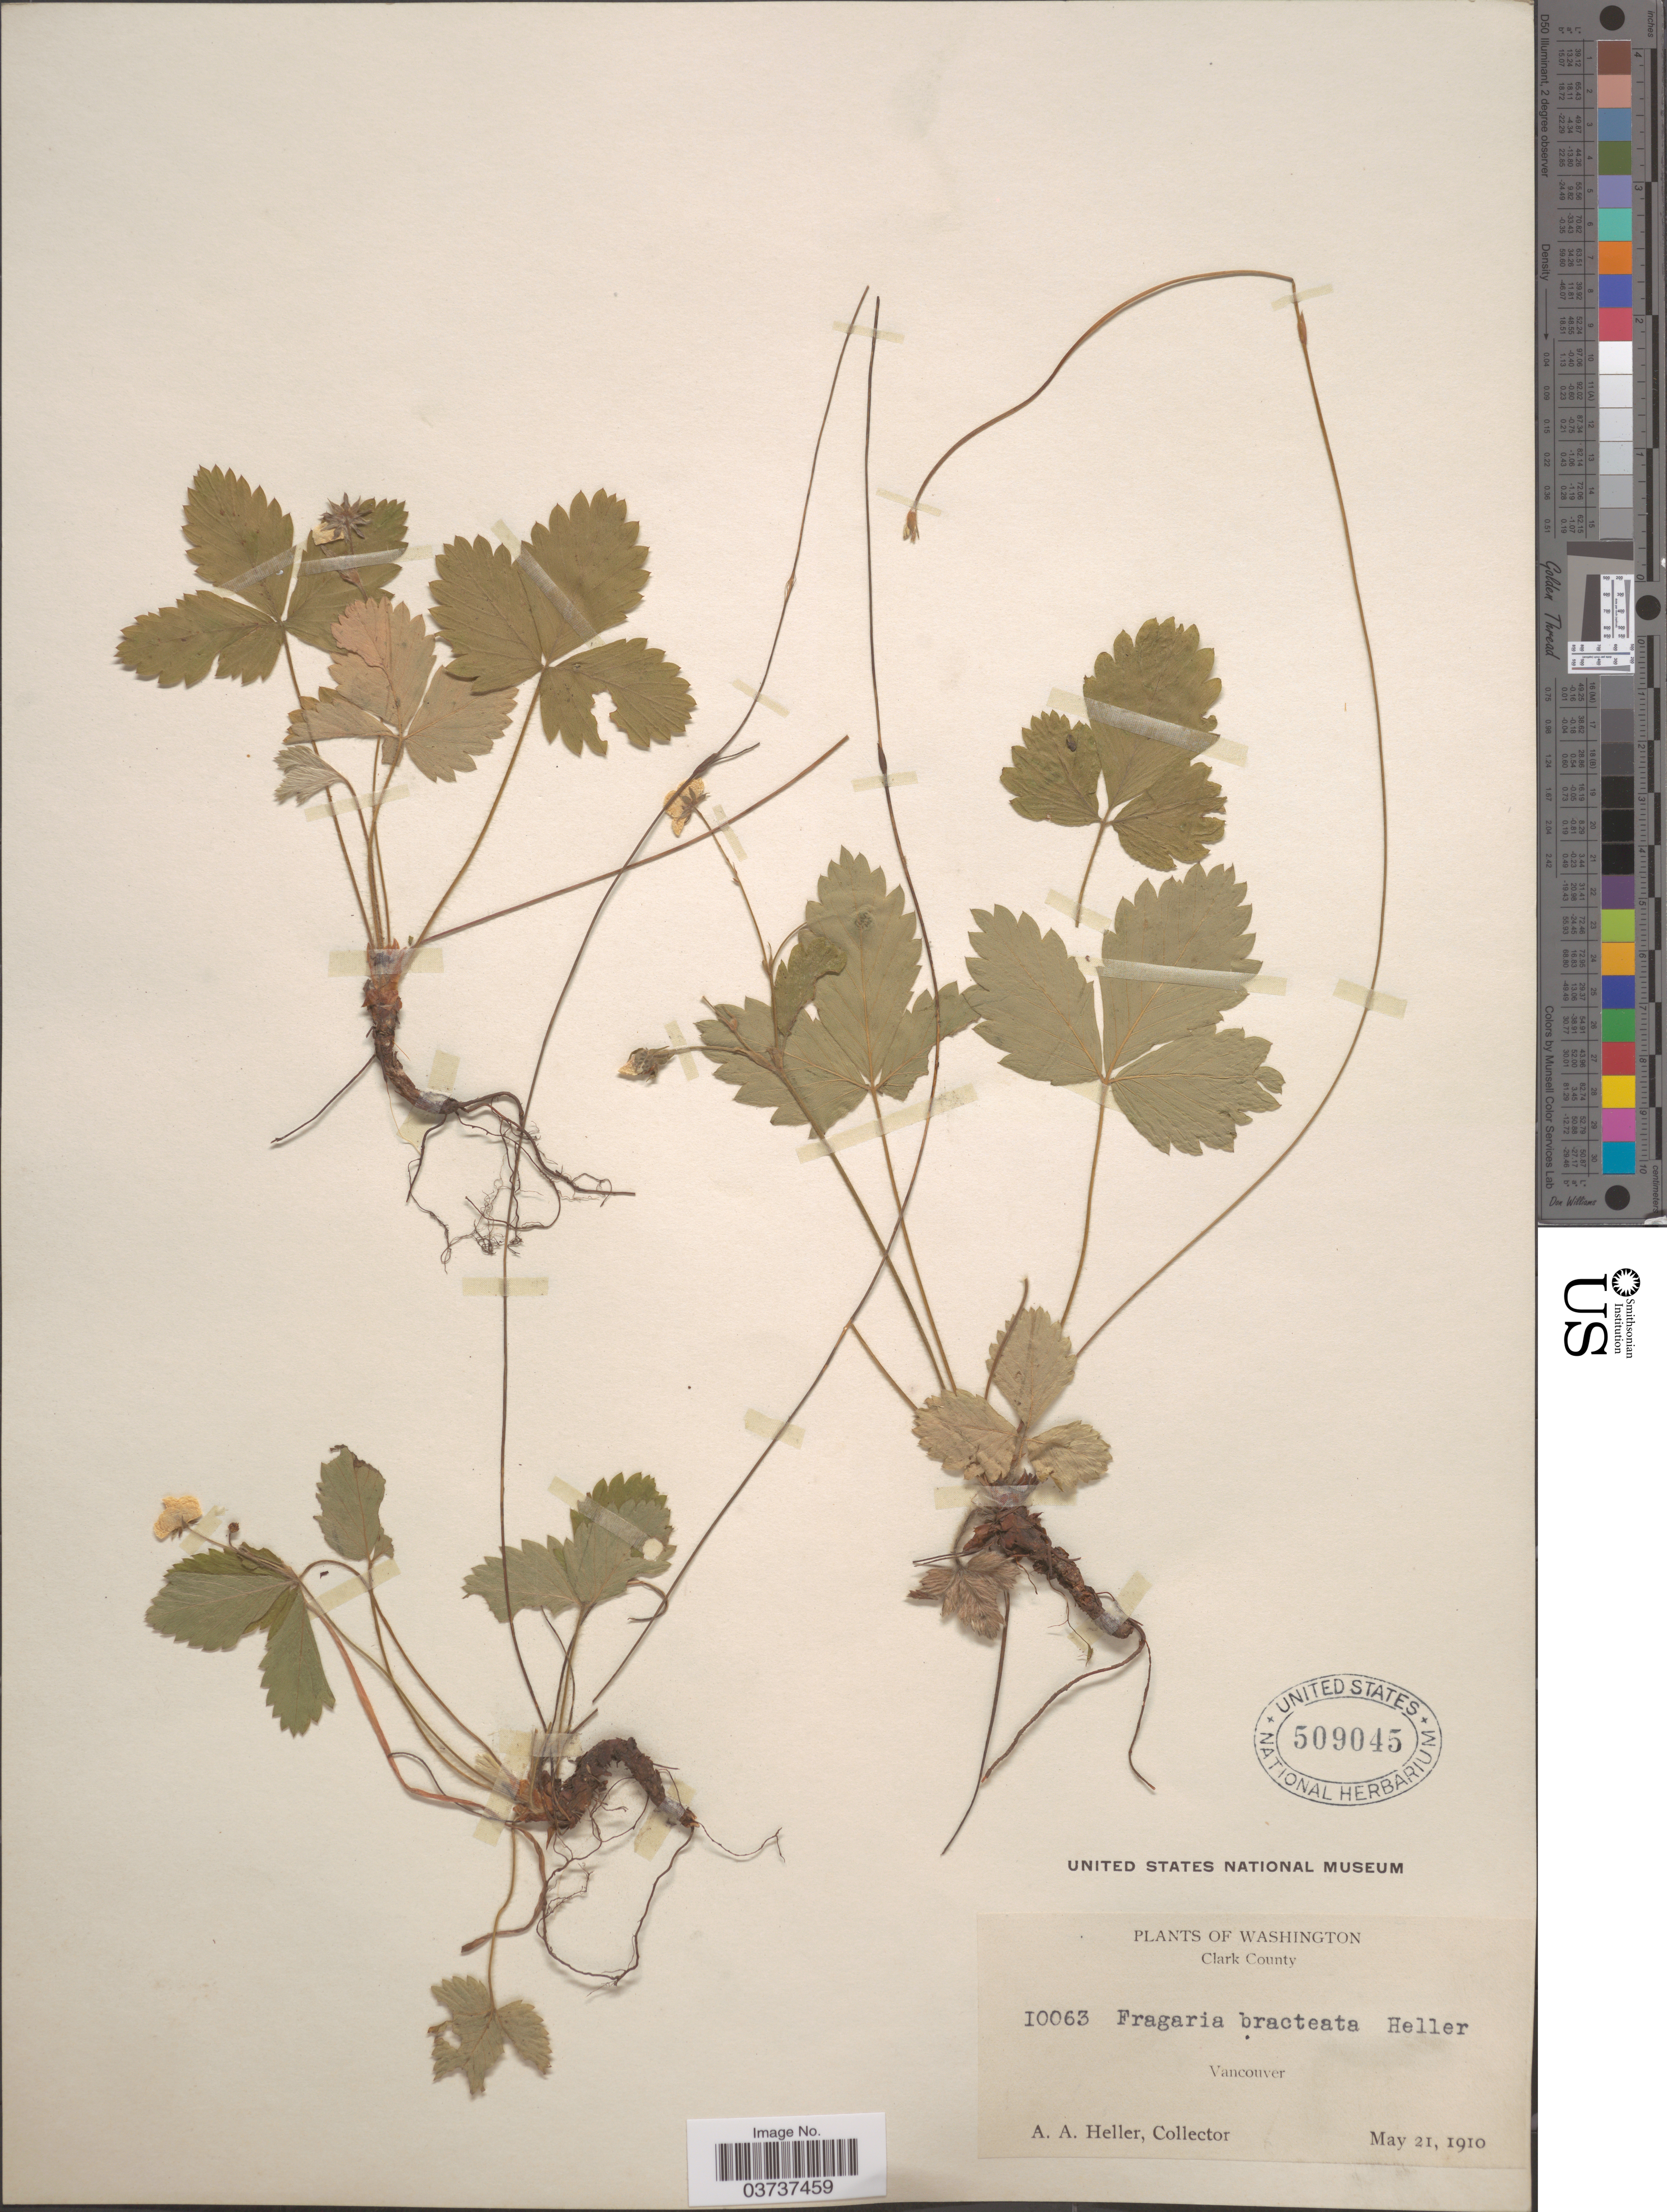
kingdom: Plantae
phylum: Tracheophyta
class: Magnoliopsida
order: Rosales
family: Rosaceae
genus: Fragaria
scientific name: Fragaria vesca subsp. bracteata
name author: L.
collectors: A. A. Heller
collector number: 10063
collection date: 1910-05-21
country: United States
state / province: Washington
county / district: Clark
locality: Clark County. Vancouver.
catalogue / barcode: US 509045